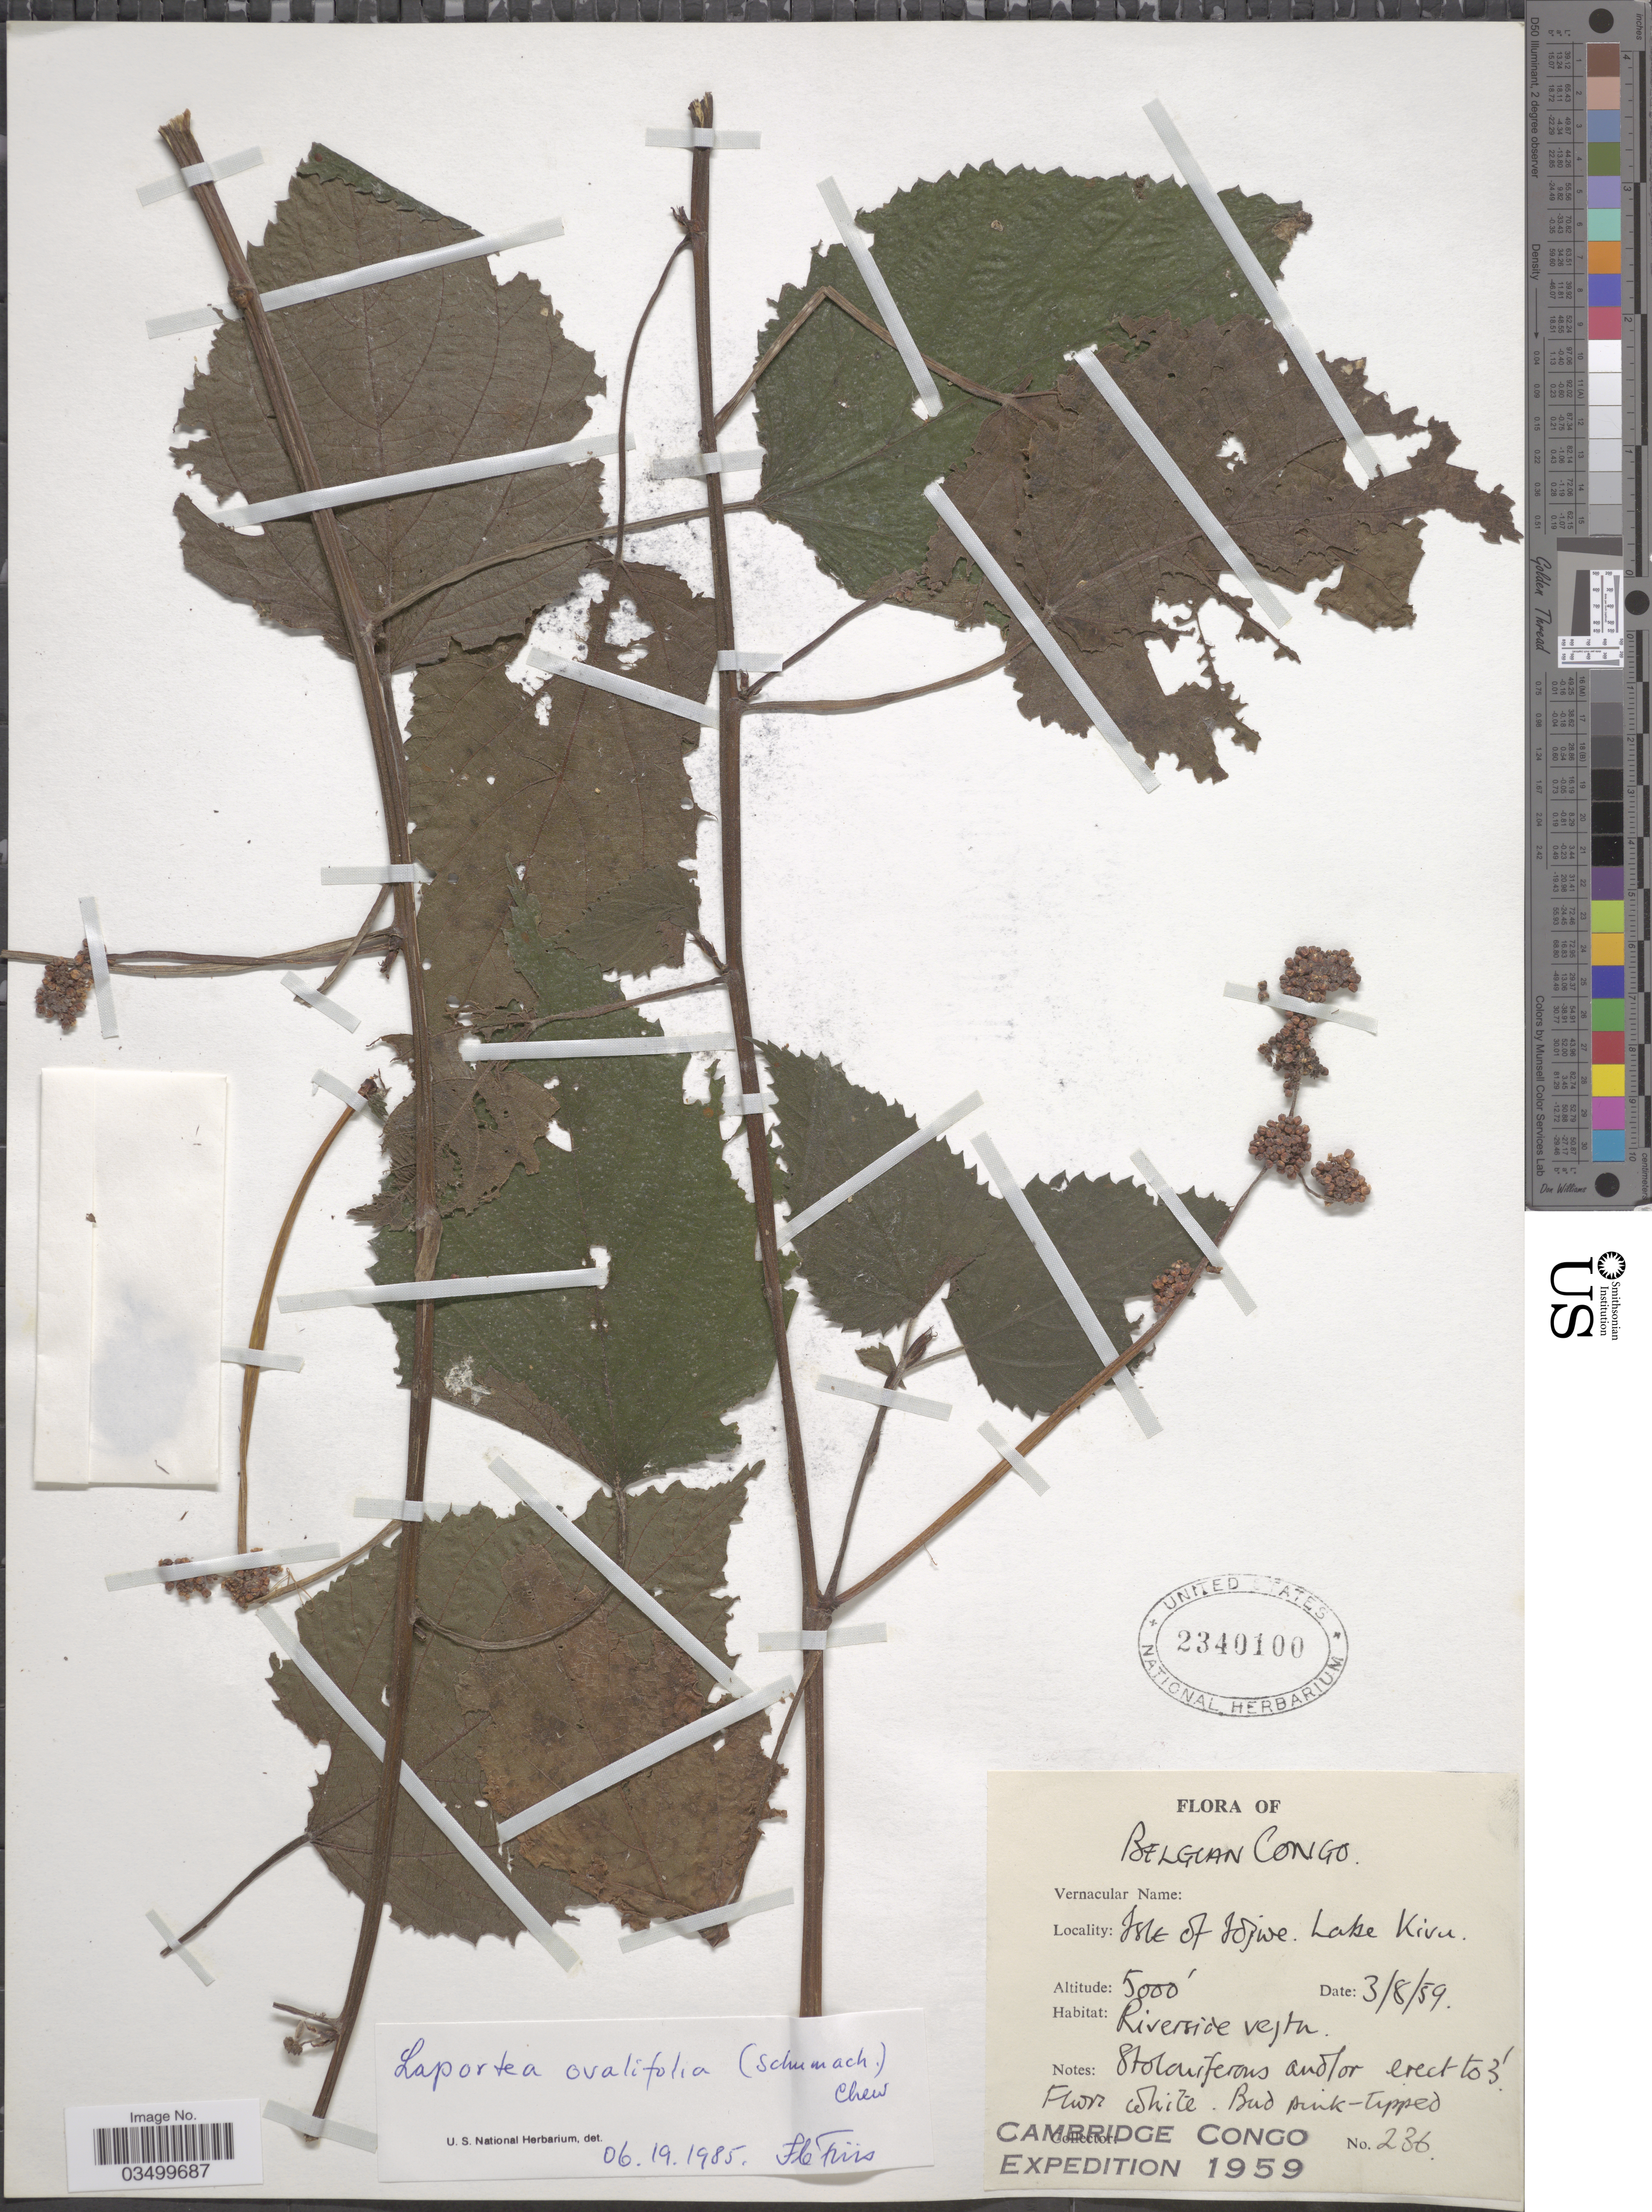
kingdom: Plantae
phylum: Tracheophyta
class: Magnoliopsida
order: Rosales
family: Urticaceae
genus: Laportea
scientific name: Laportea ovalifolia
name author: (Schum. & Thonn.) Chew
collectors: Cambridge Congo Expedition 1959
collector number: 236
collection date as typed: Transcribed d/m/y: 3/8/59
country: Congo, Democratic Republic of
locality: Isle of Idjwe. Lake Kivu.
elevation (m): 1524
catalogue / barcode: US 2340100